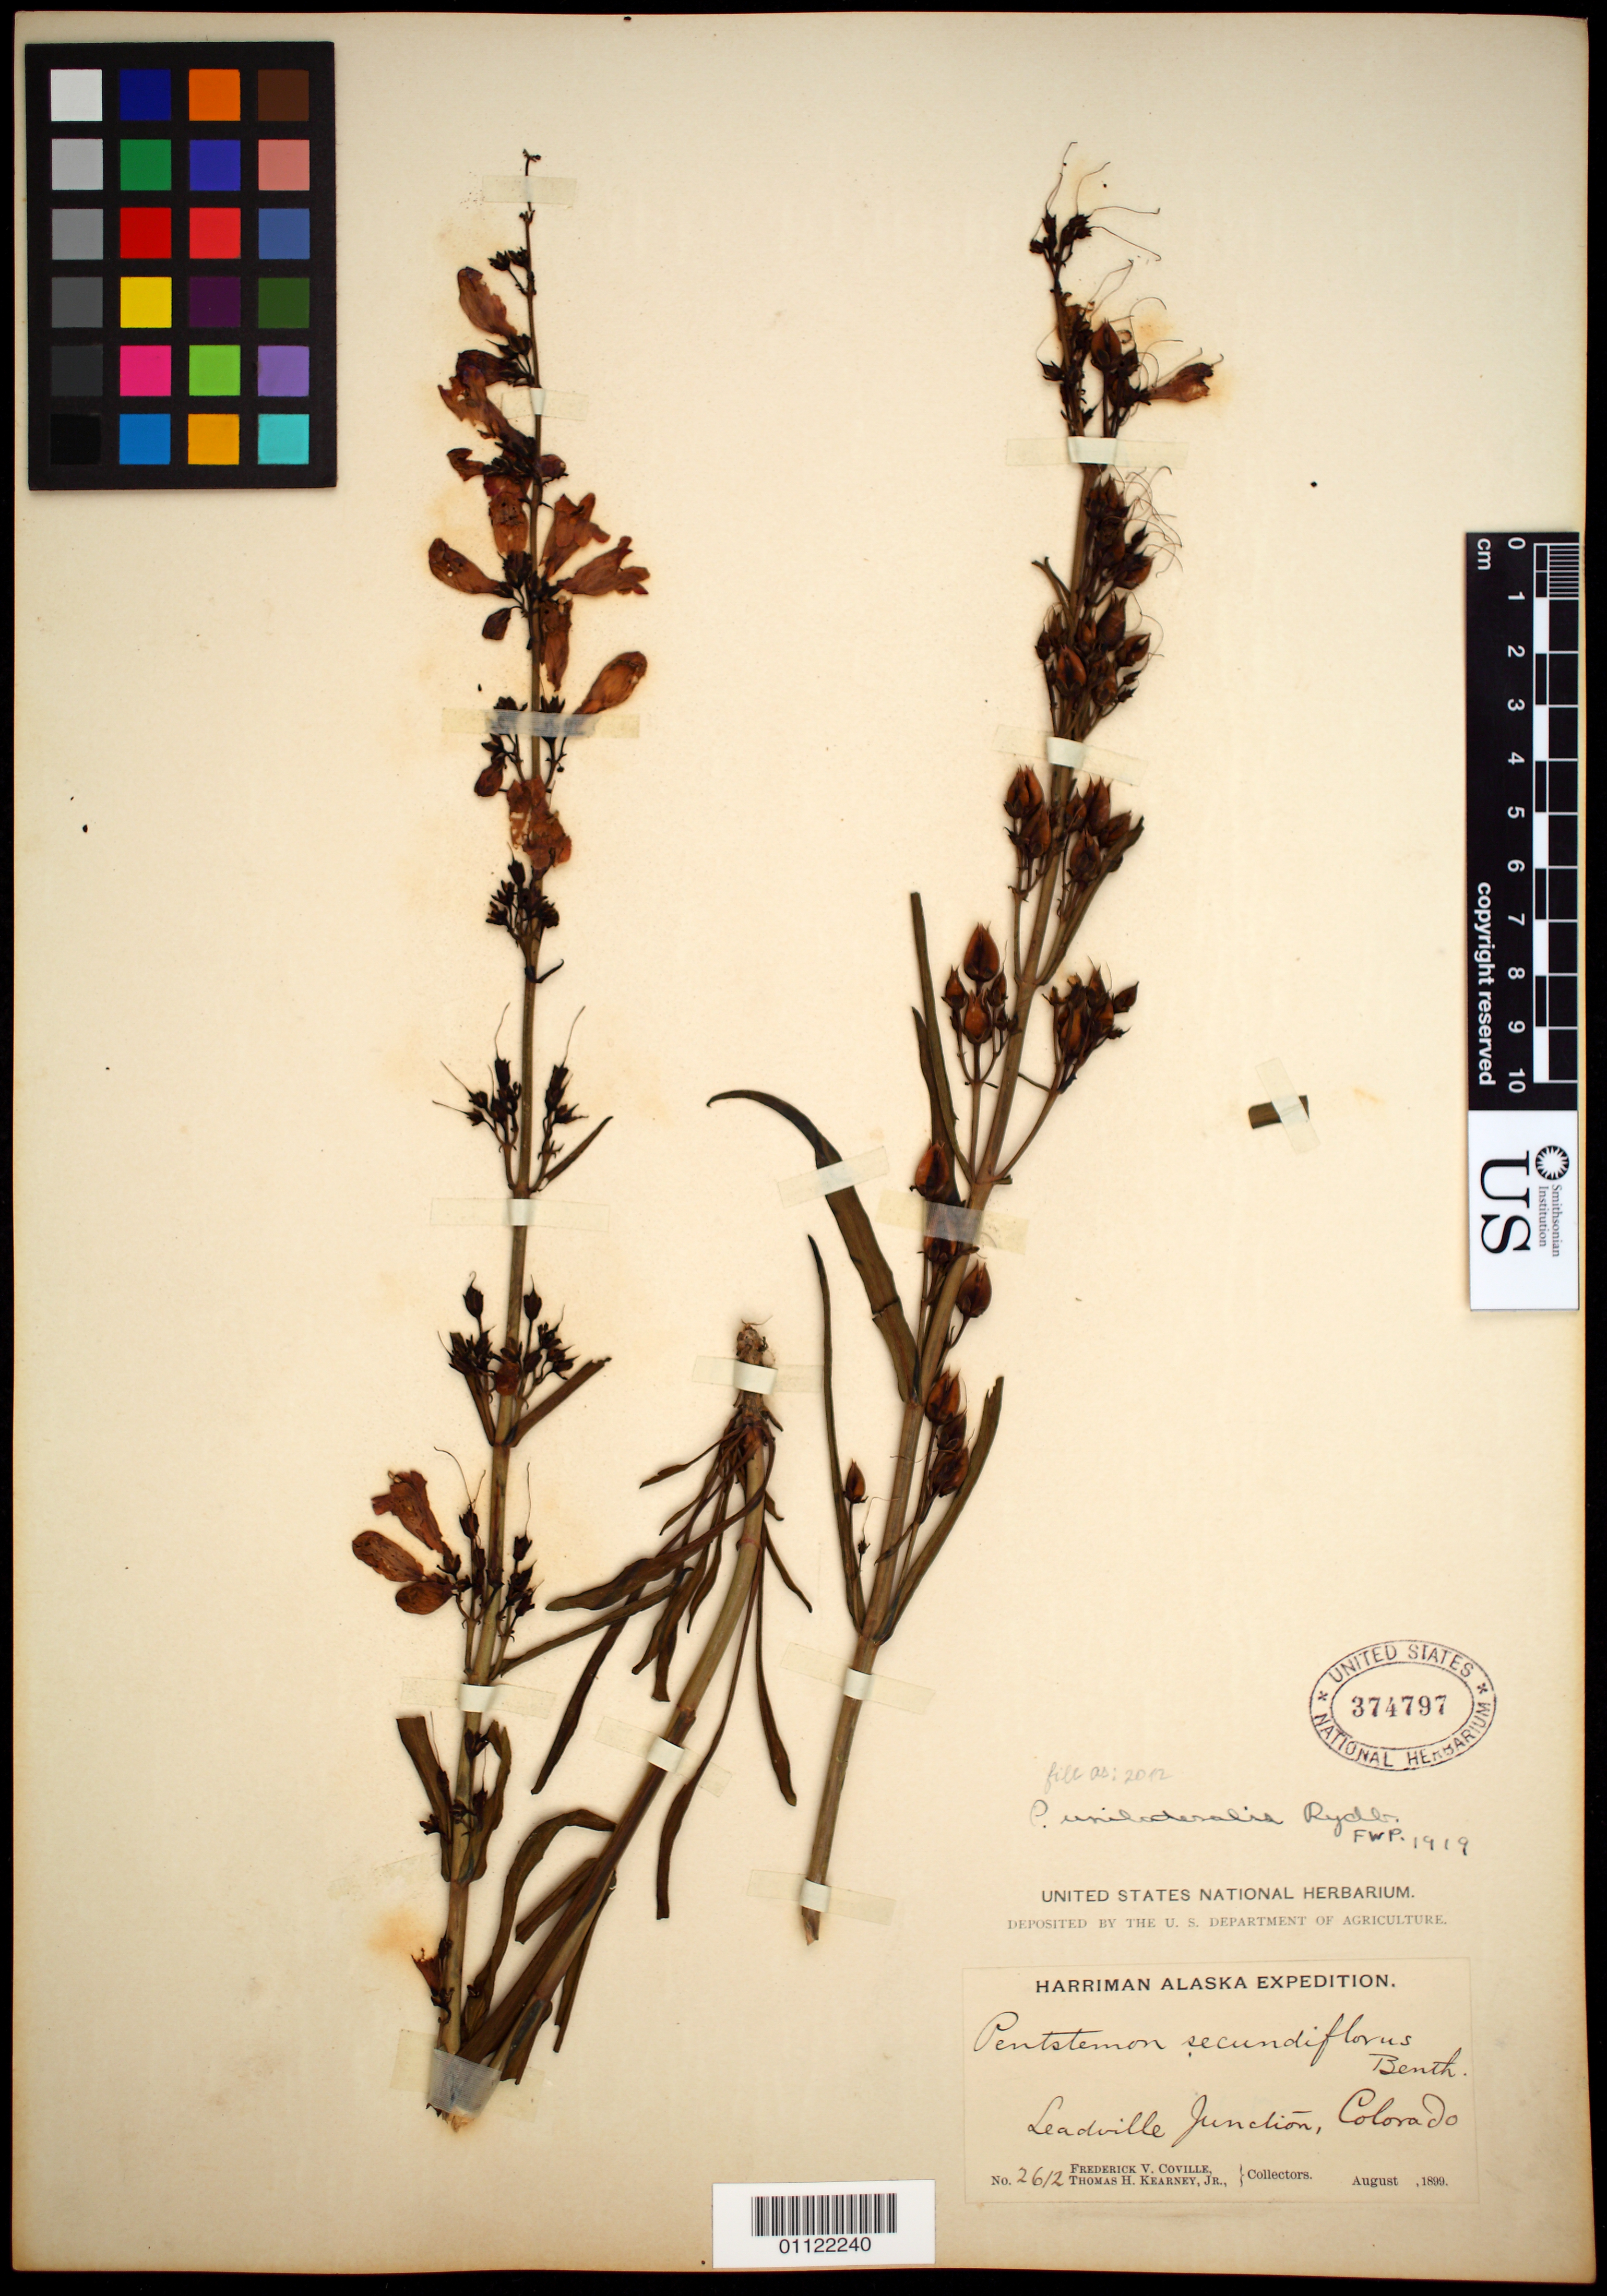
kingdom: Plantae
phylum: Tracheophyta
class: Magnoliopsida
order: Lamiales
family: Plantaginaceae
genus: Penstemon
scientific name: Penstemon unilateralis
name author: Rydb.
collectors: F. V. Coville & T. H. Kearney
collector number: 2612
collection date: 1899-08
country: United States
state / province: Colorado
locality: Leaville Junction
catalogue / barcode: US 374797